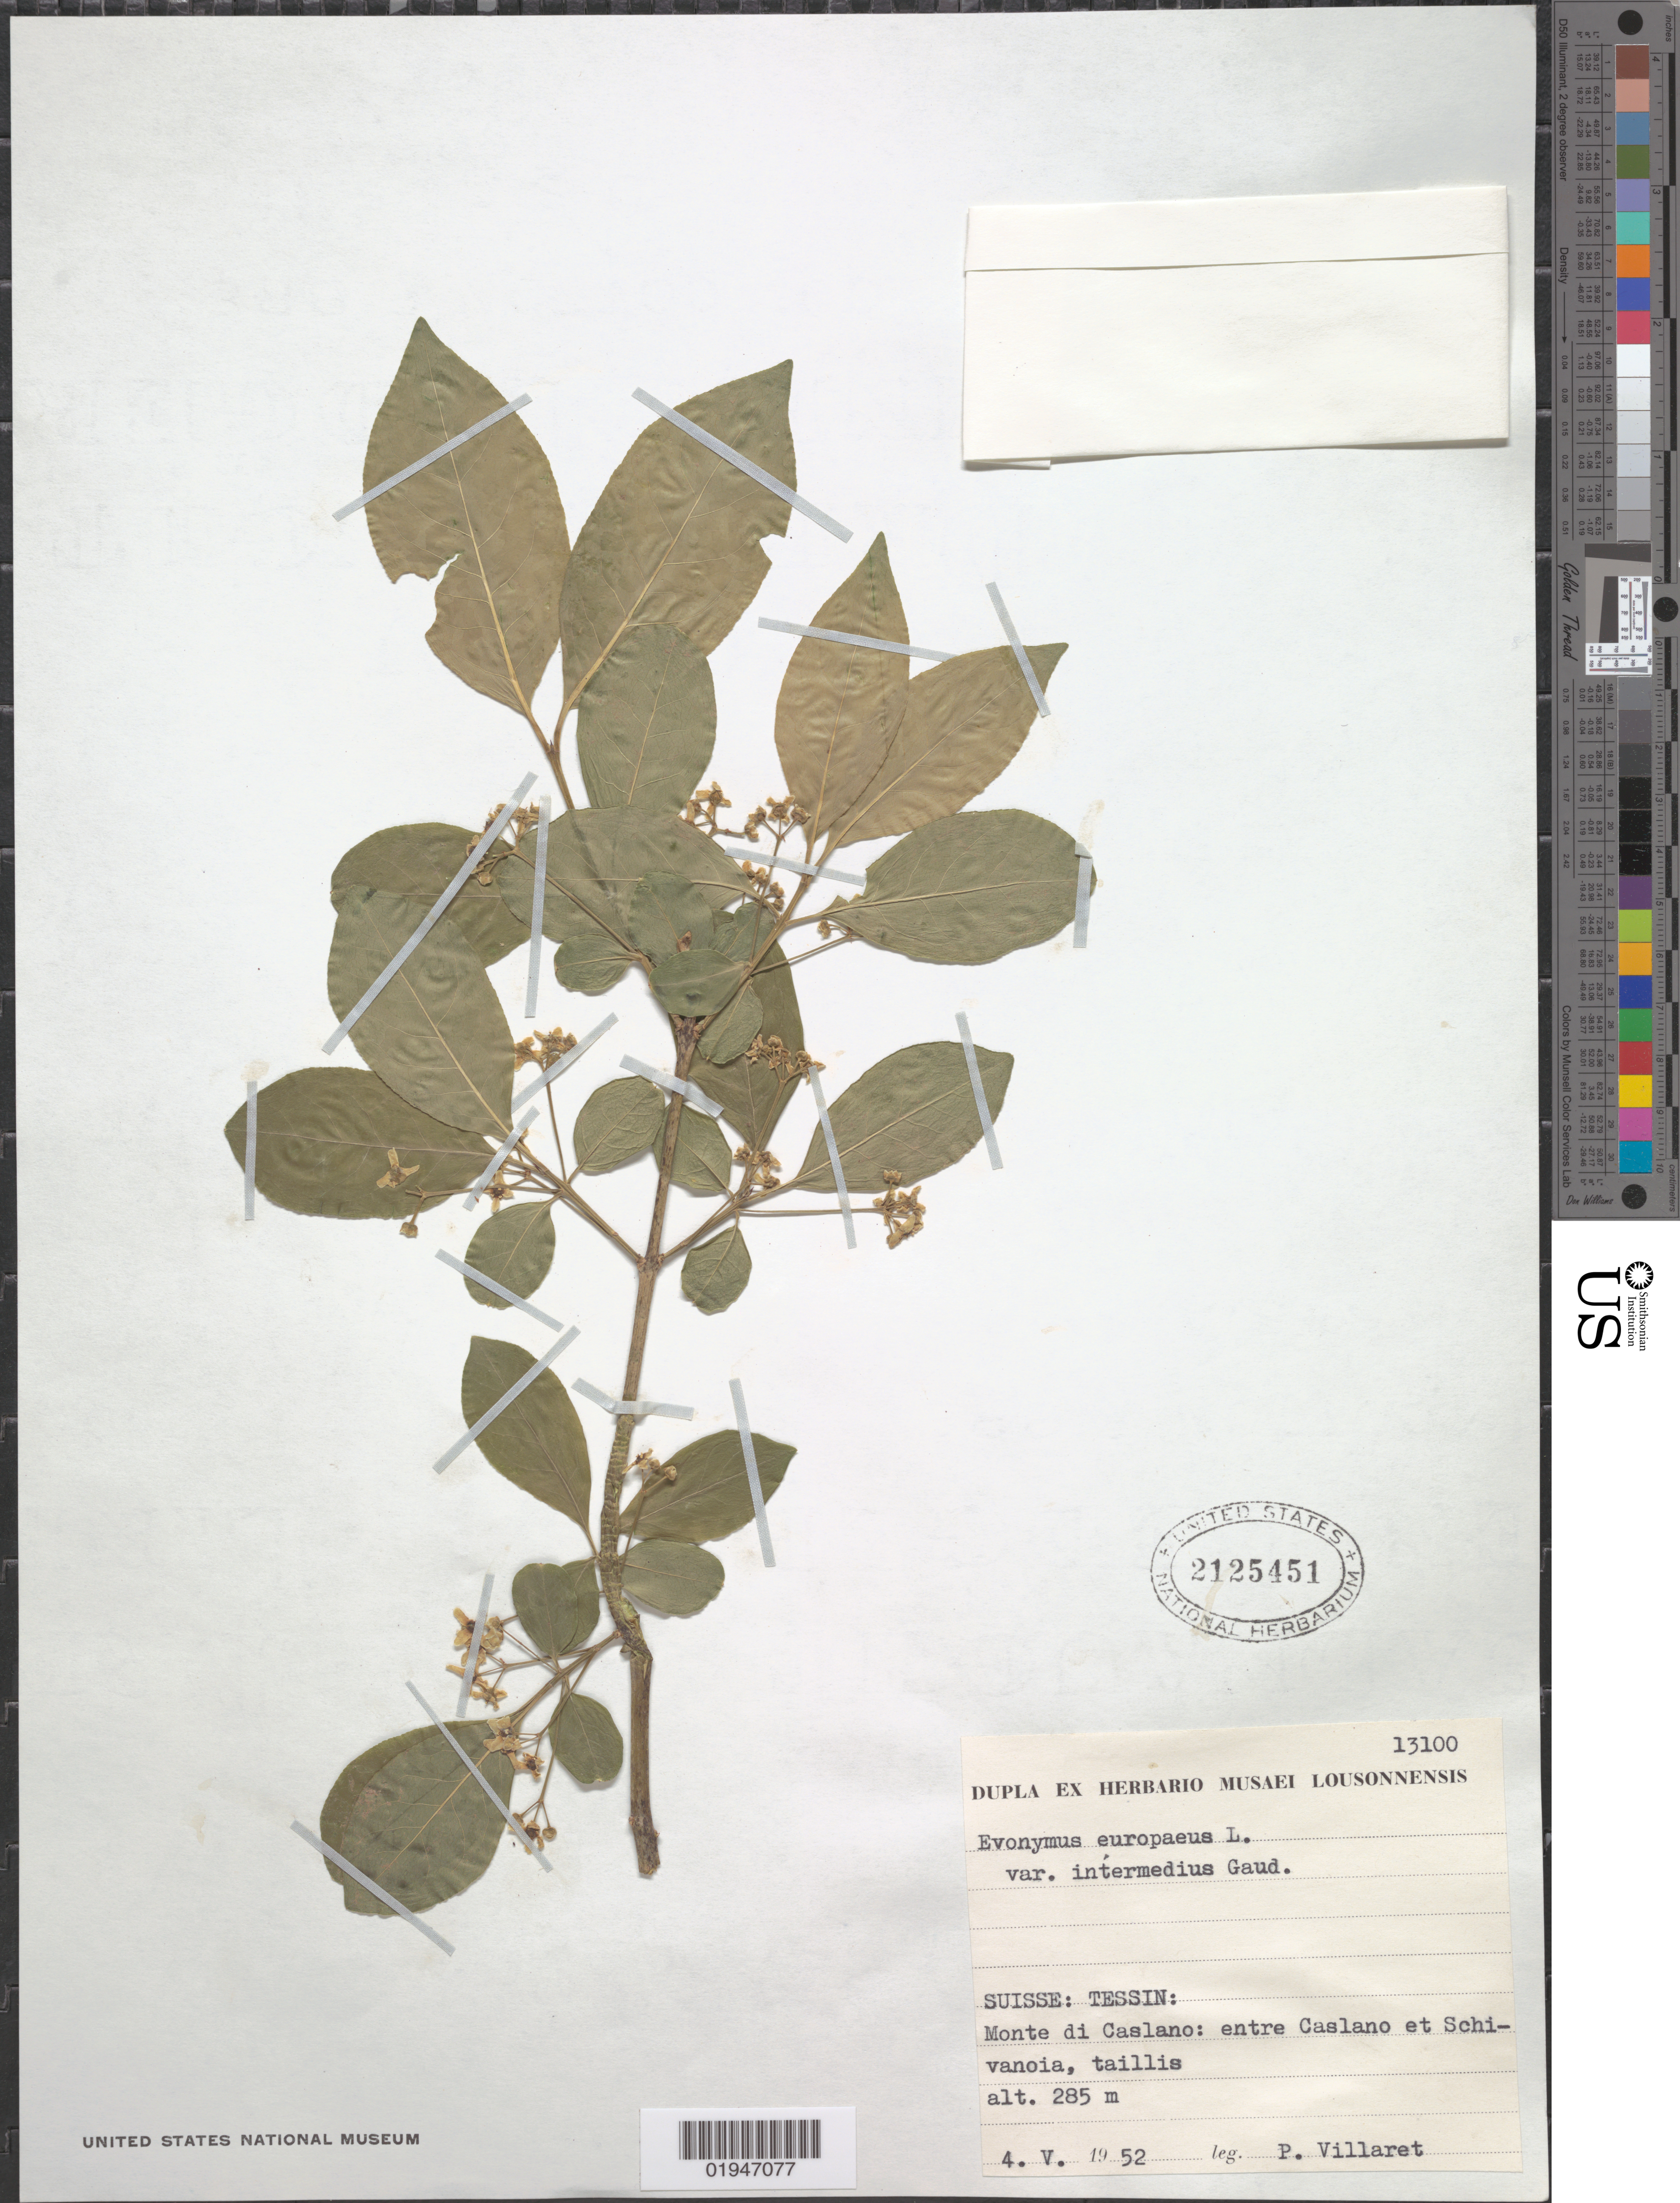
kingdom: Plantae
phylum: Tracheophyta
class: Magnoliopsida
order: Celastrales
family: Celastraceae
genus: Euonymus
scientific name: Euonymus europaeus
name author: L.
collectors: P. Villaret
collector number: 13100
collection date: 1952-05-04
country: Switzerland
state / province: Ticino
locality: Tessin [Ticino], Monte di Caslano; entre Caslano et Schivanoia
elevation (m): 285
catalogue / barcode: US 2125451